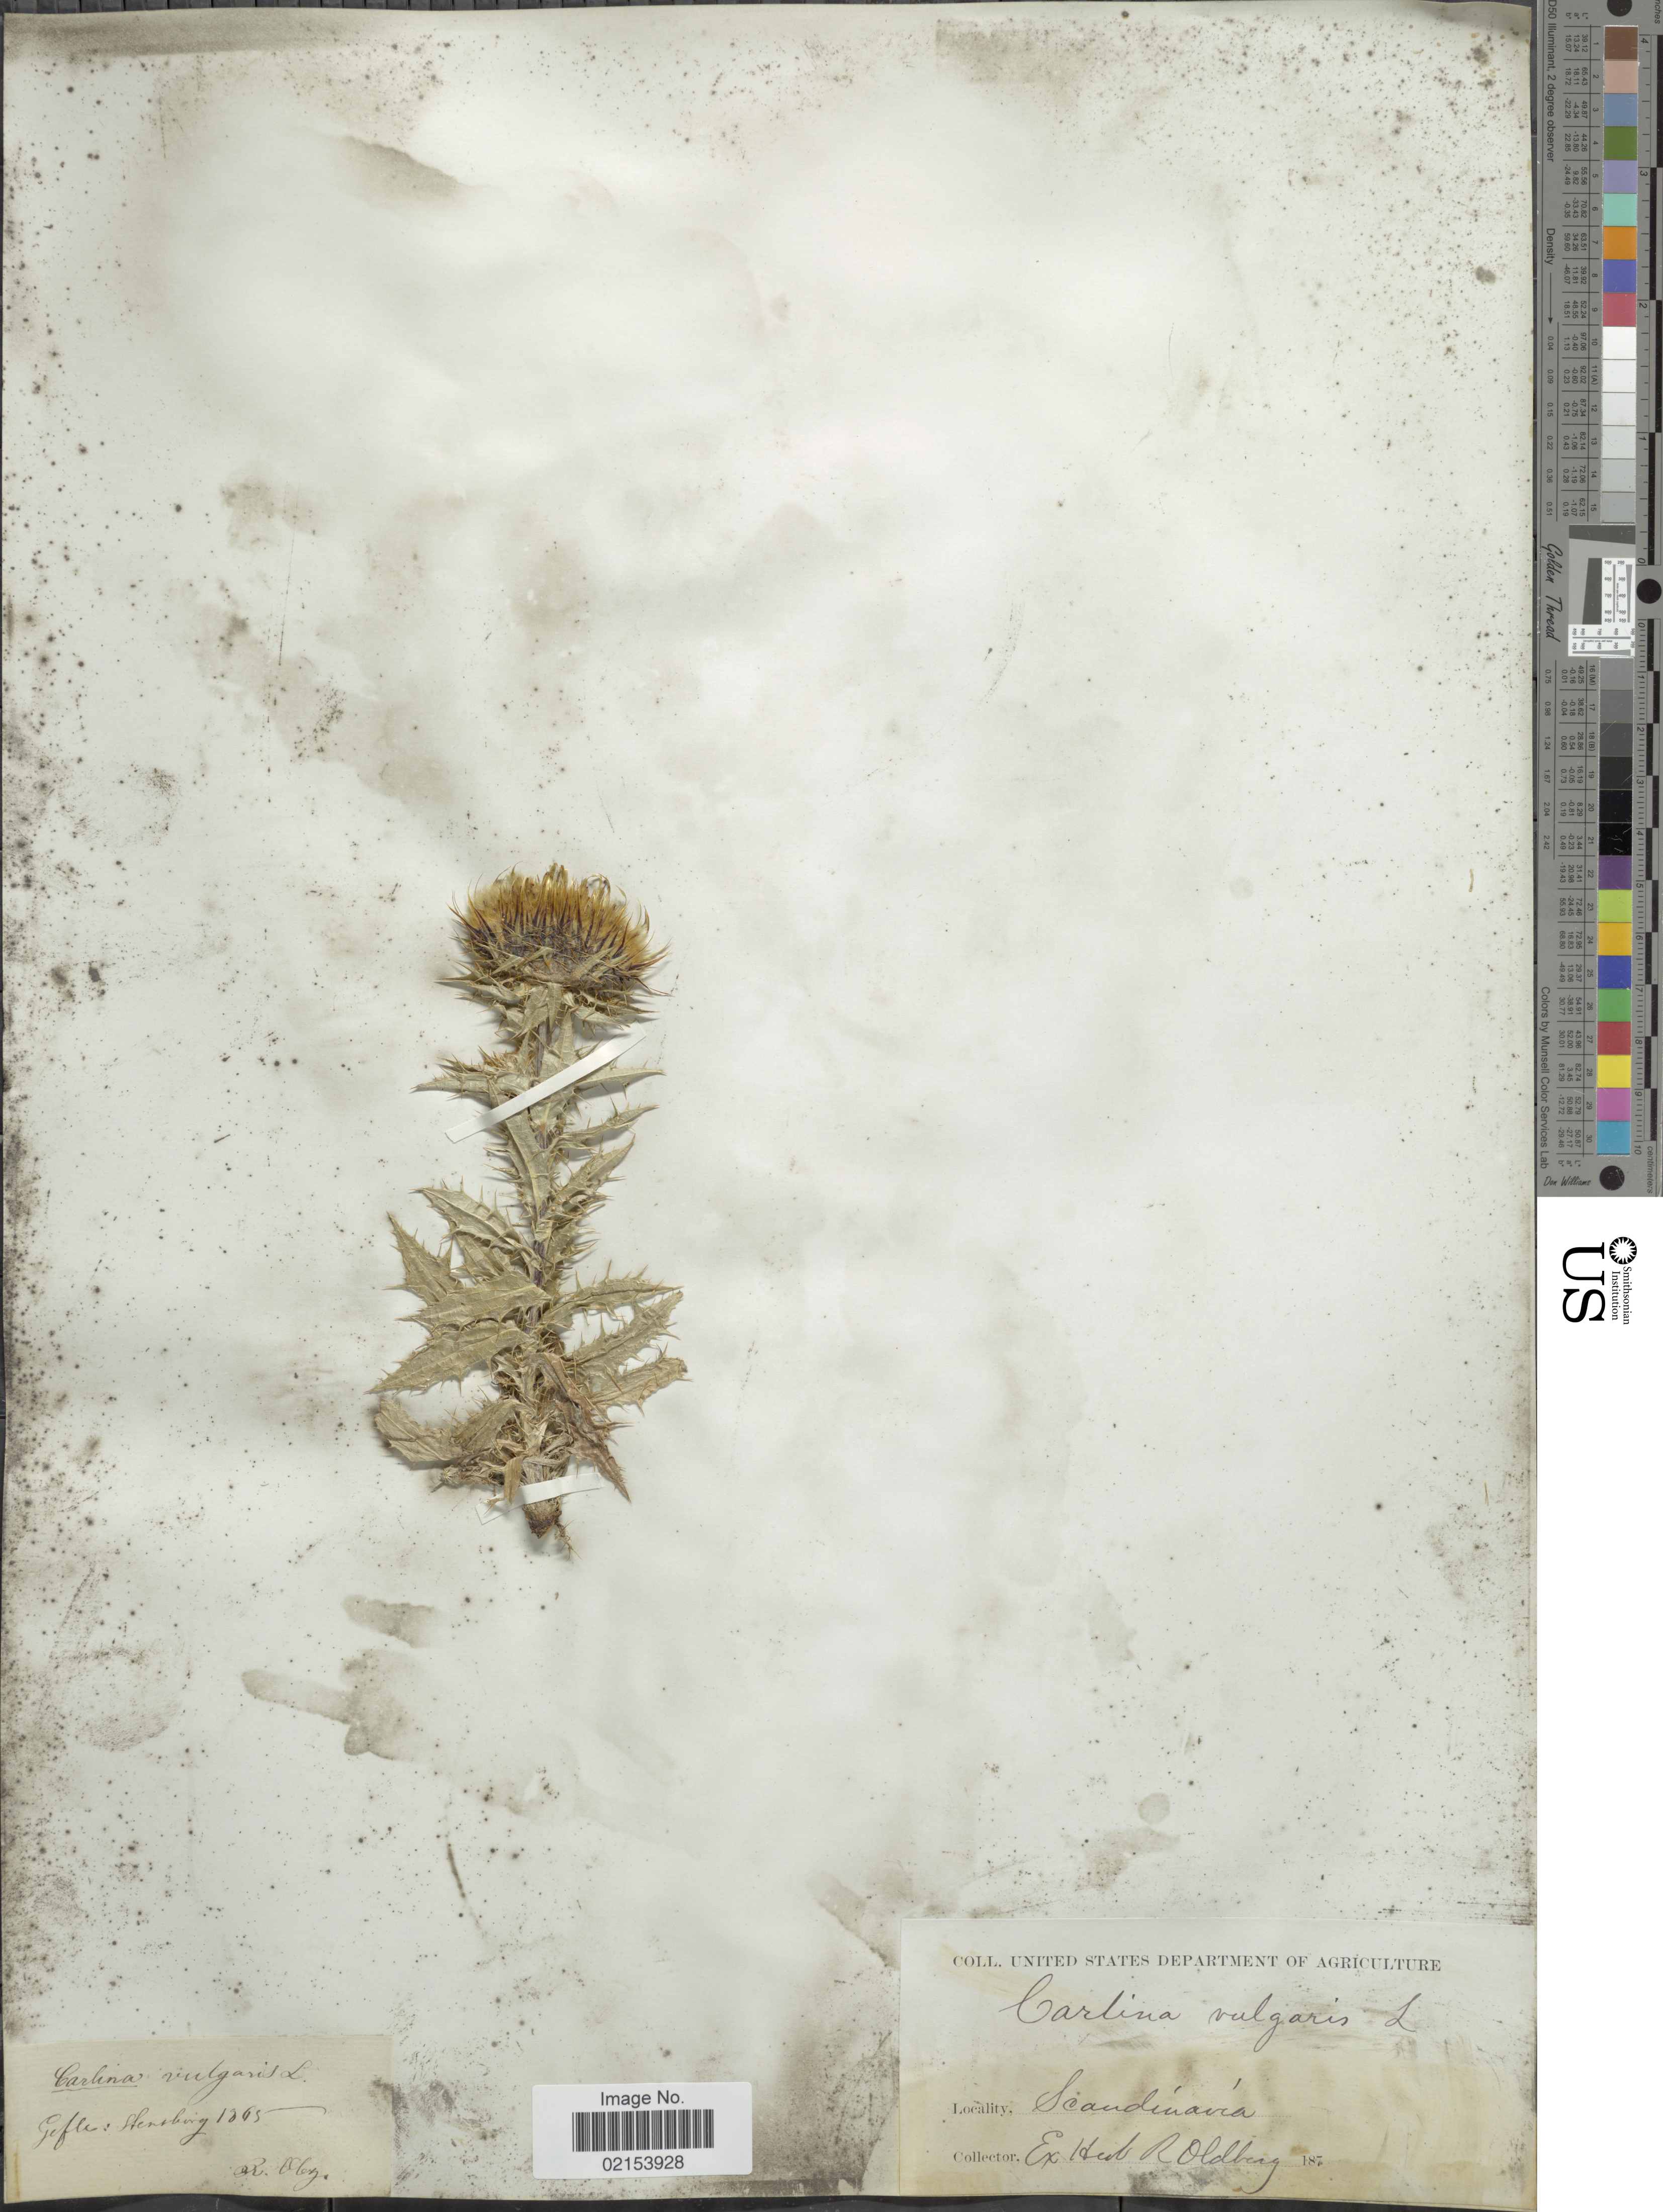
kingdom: Plantae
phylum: Tracheophyta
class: Magnoliopsida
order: Asterales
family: Asteraceae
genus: Carlina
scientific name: Carlina vulgaris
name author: L.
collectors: R. Oldberg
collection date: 1865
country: Sweden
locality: Scandinavia. Gefle: Stensberg.